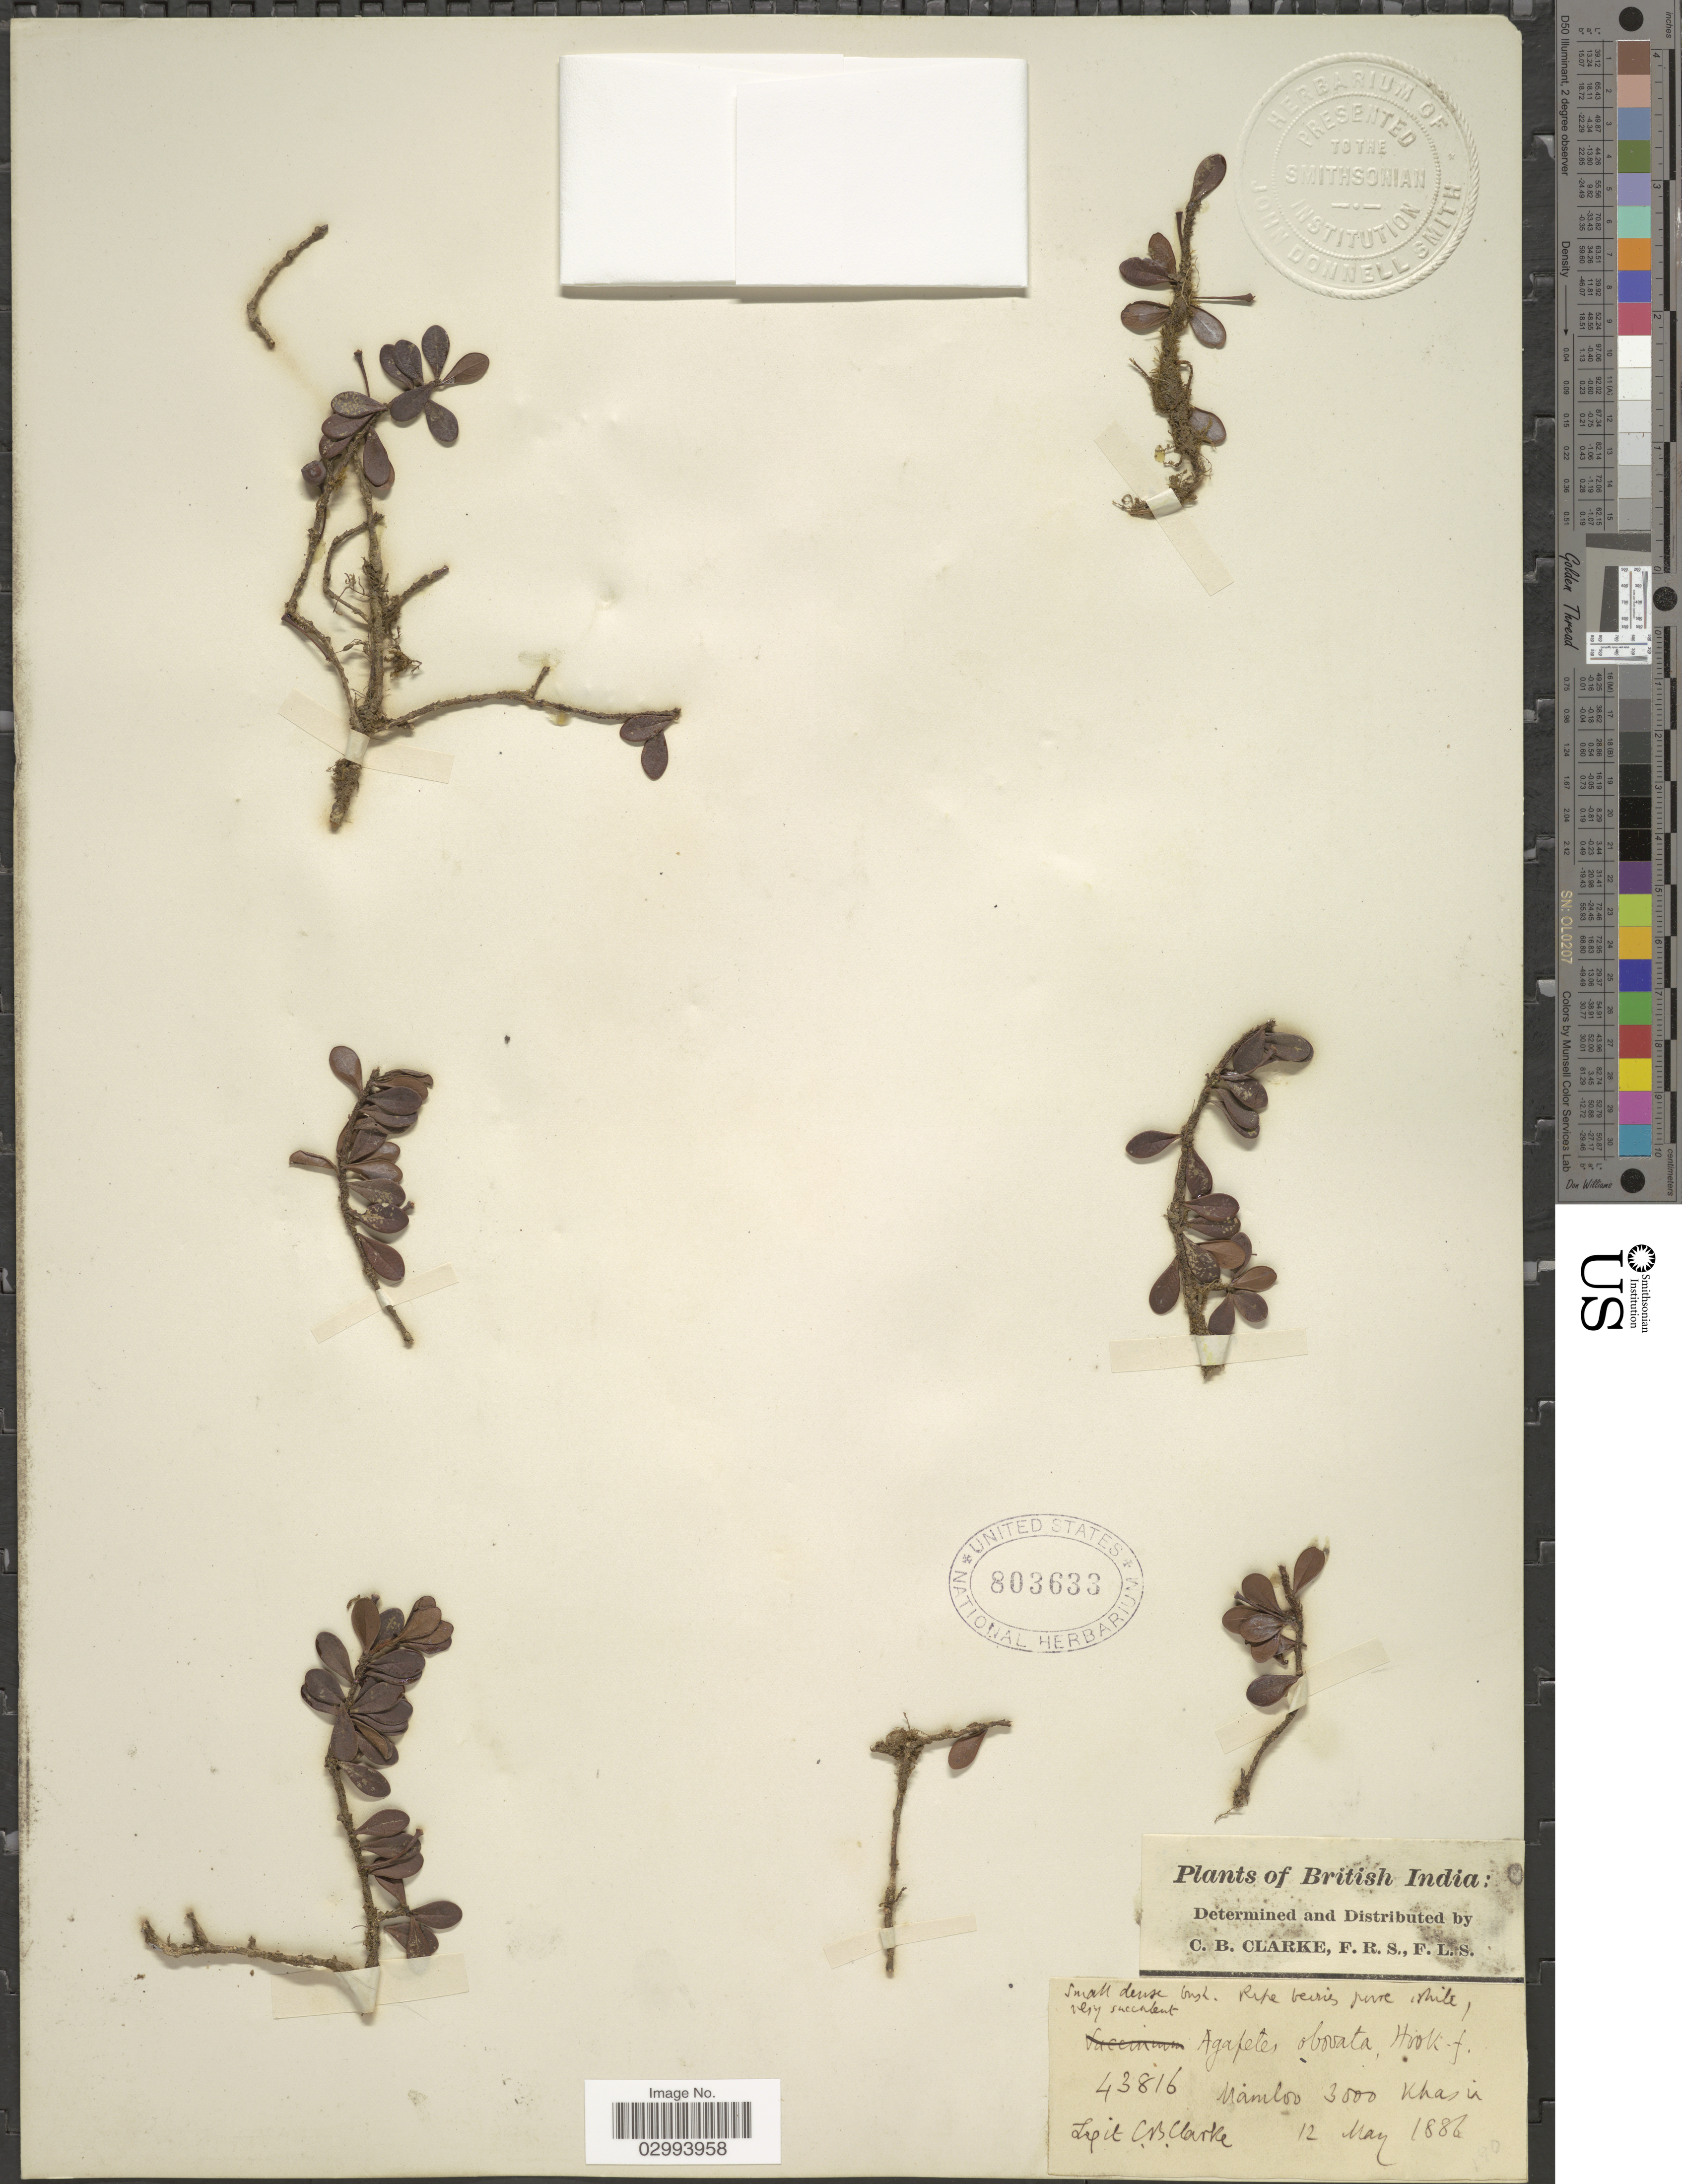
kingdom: Plantae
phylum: Tracheophyta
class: Magnoliopsida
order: Ericales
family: Ericaceae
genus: Agapetes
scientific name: Agapetes obovata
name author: (Wight) Benth. & Hook. f.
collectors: C. B. Clarke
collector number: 43816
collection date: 1886-05-12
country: India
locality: British India. Mamloo. Khasia.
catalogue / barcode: US 803633